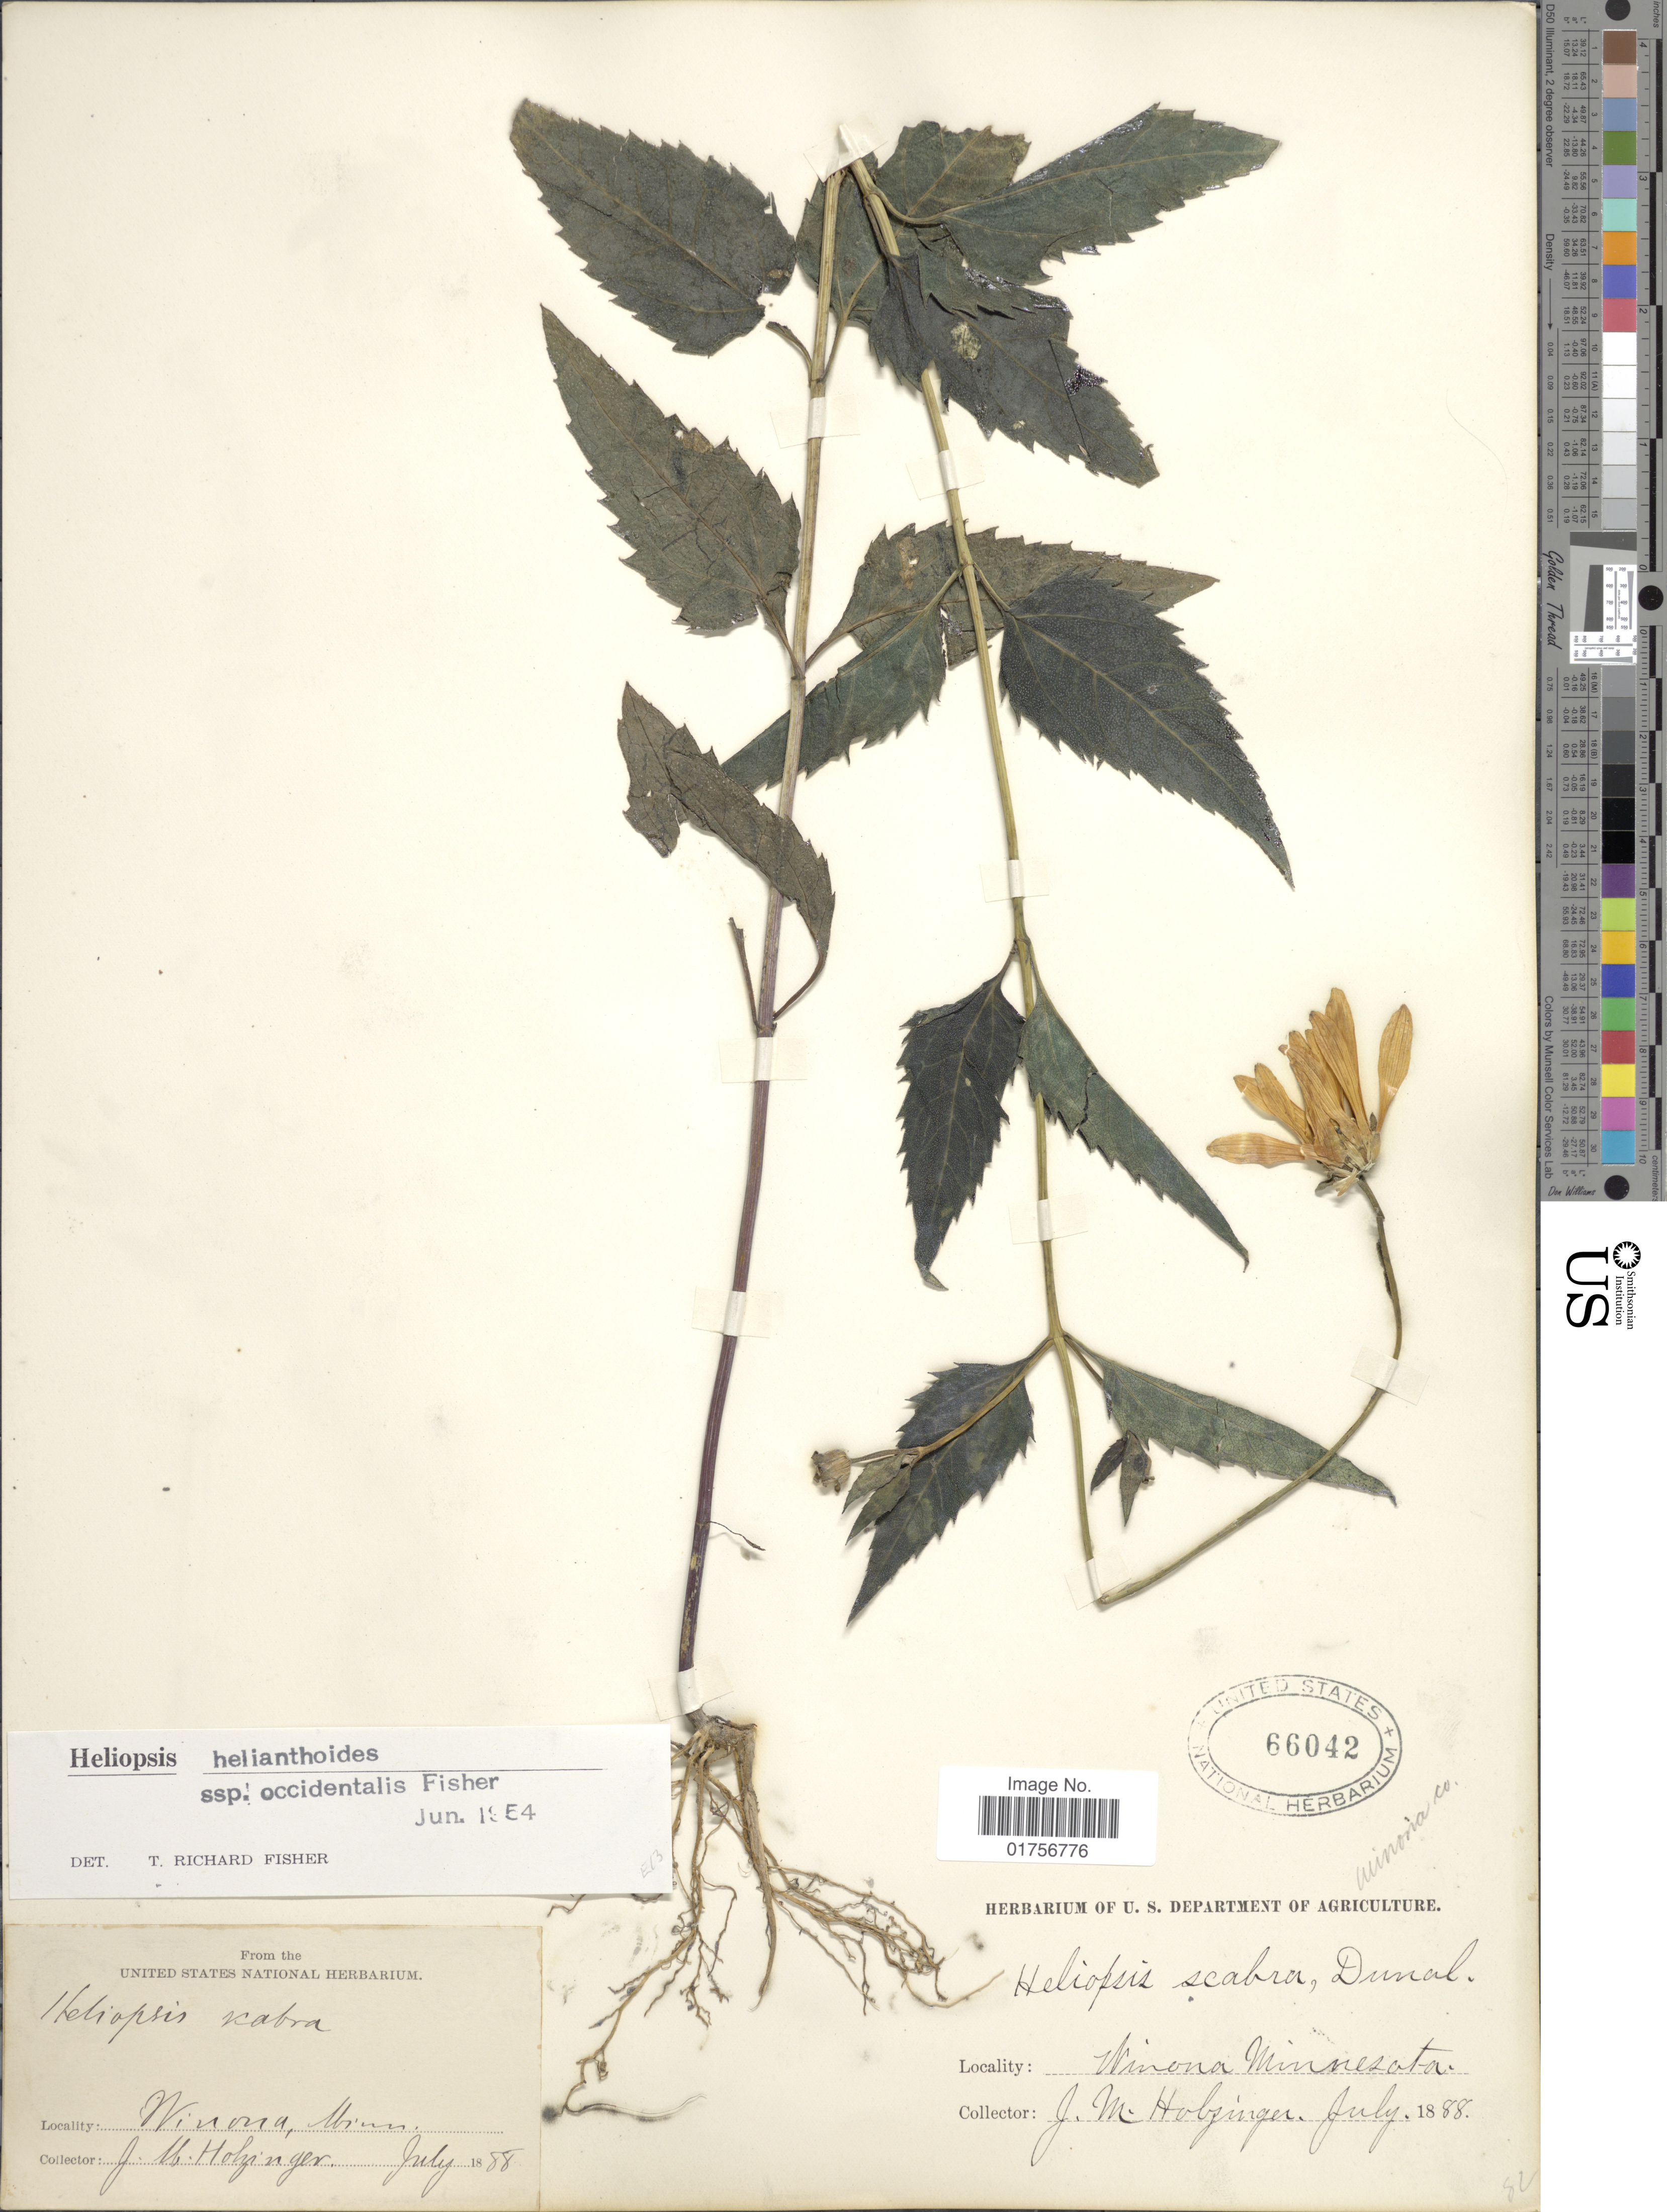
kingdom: Plantae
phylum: Tracheophyta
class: Magnoliopsida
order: Asterales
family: Asteraceae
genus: Heliopsis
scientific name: Heliopsis helianthoides subsp. occidentalis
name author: T.R. Fisher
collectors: J. M. Holzinger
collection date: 1888-07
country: United States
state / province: Minnesota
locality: Winona, Minnesota.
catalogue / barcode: US 66042